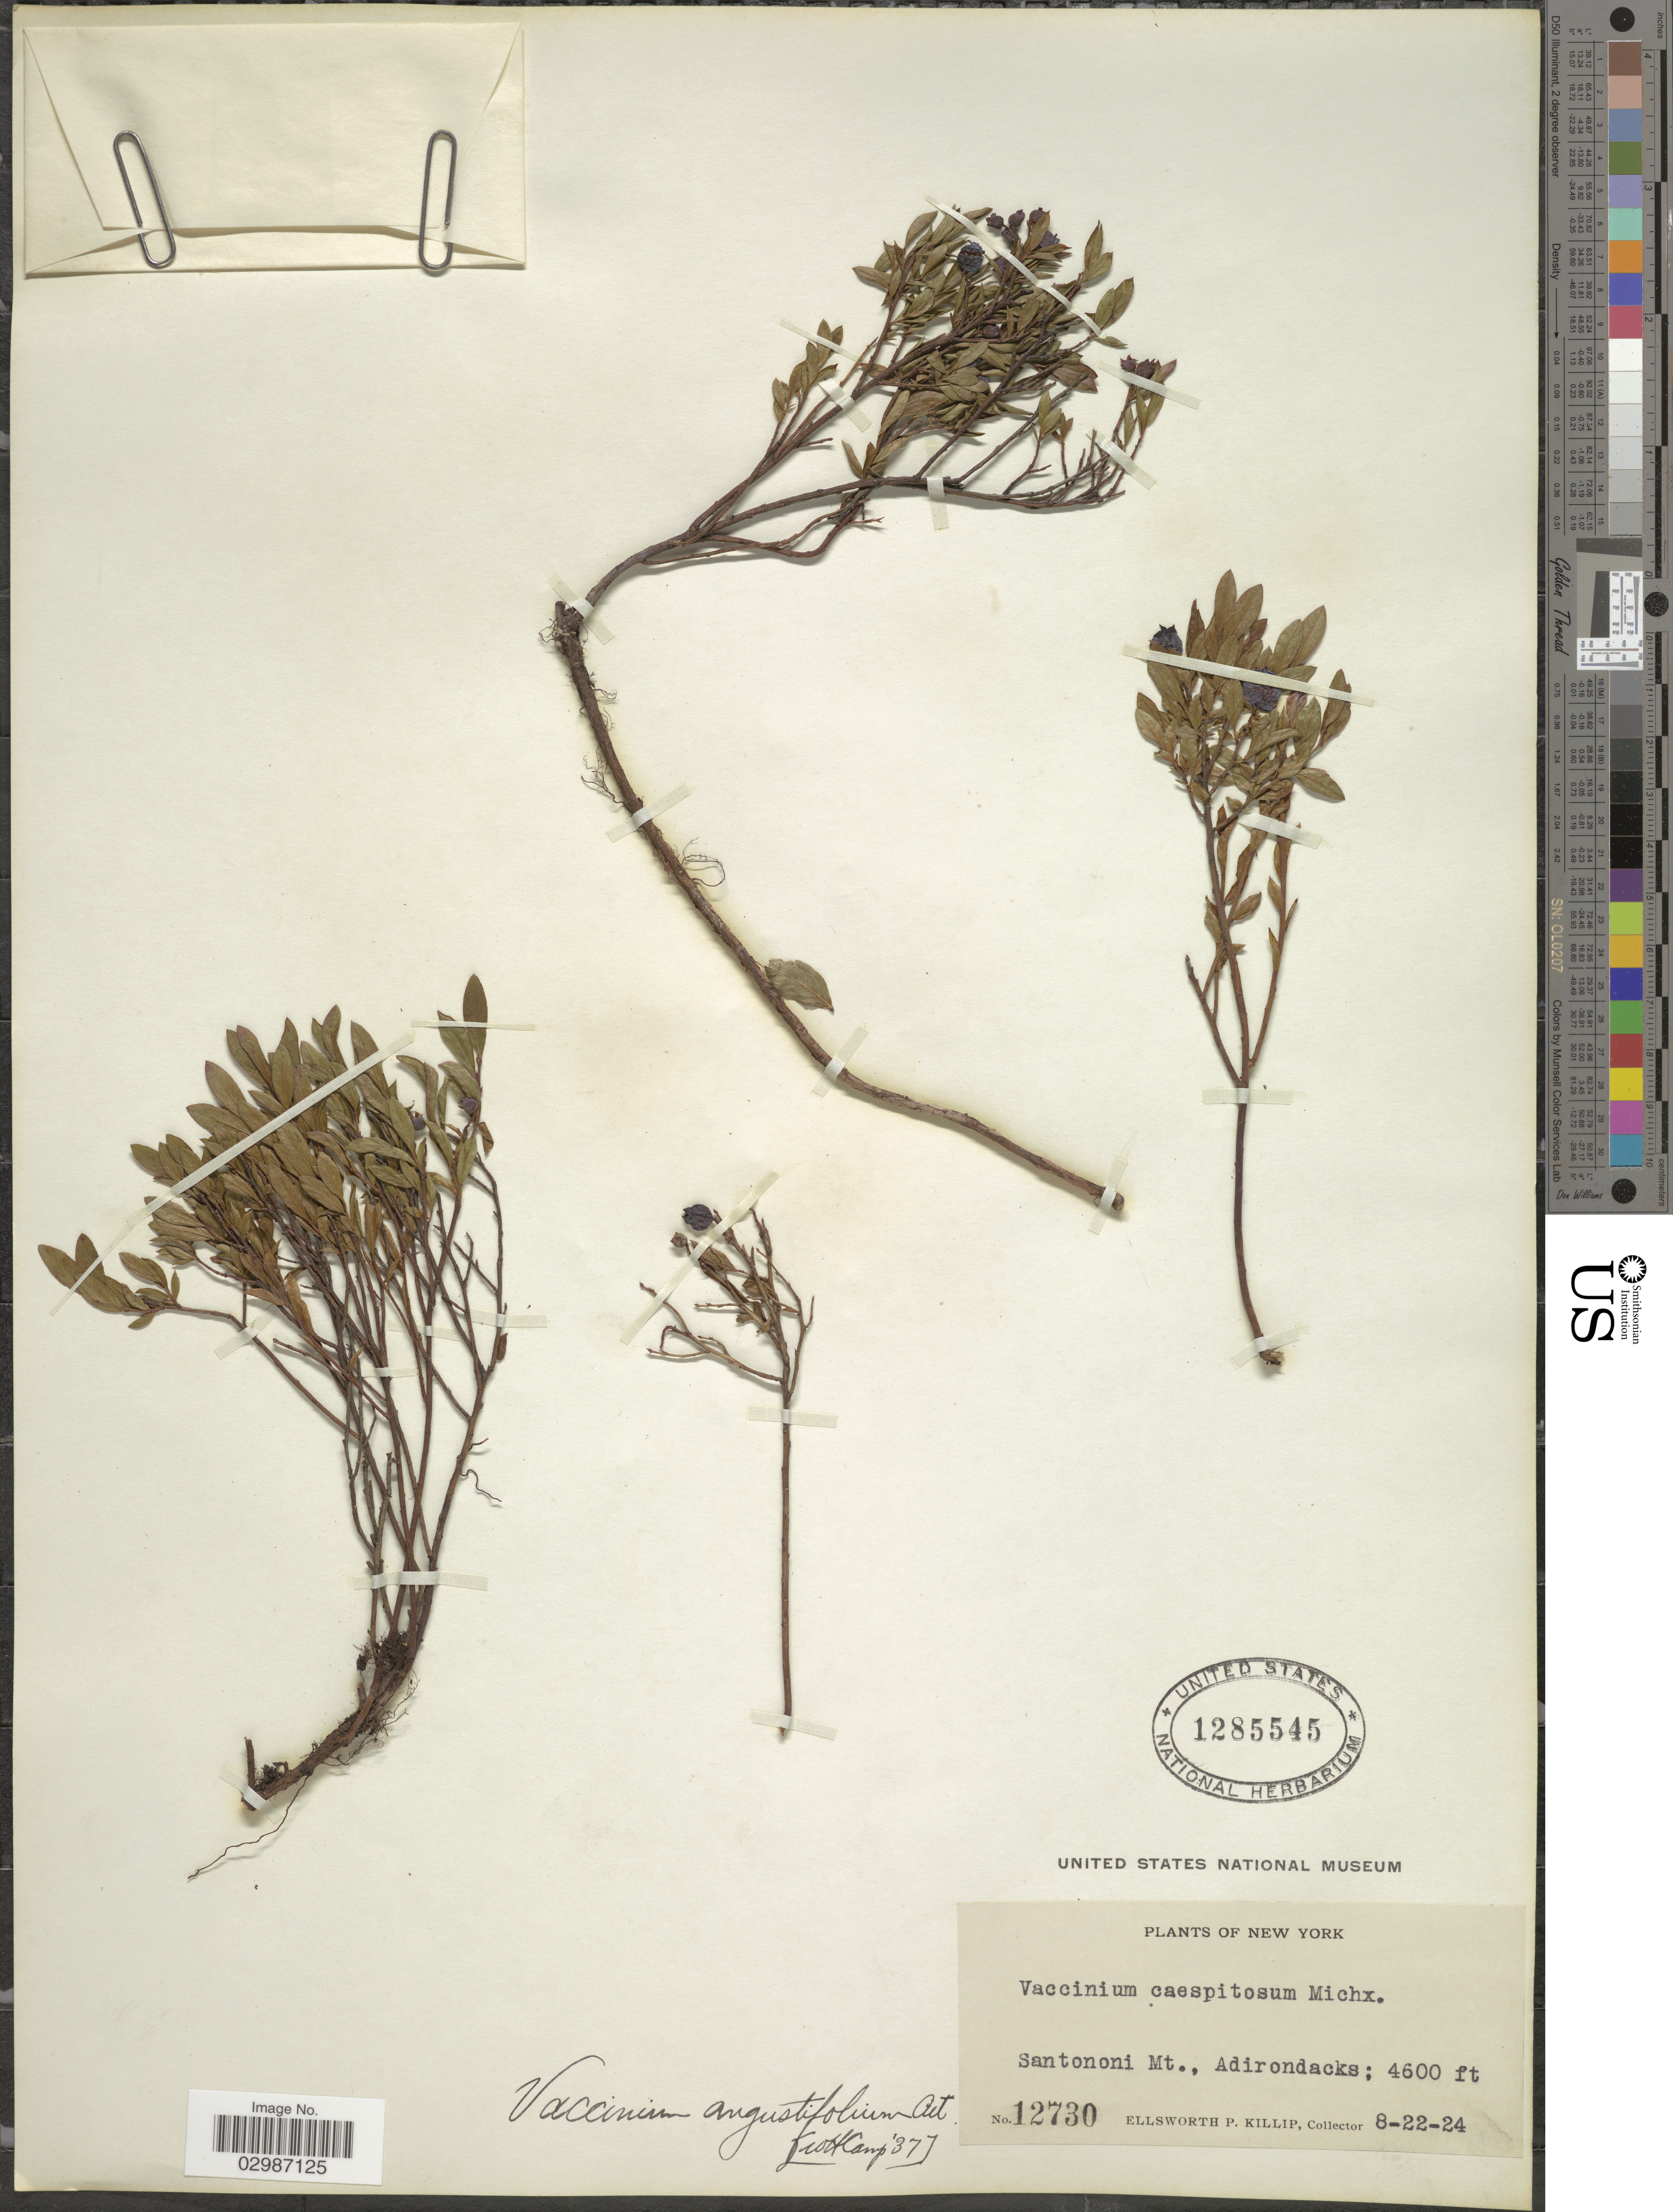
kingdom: Plantae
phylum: Tracheophyta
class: Magnoliopsida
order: Ericales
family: Ericaceae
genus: Vaccinium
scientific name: Vaccinium angustifolium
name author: Aiton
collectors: E. P. Killip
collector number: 12730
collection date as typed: Transcribed d/m/y: 22/8/24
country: United States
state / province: New York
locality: Santononi Mt., Adirondacks.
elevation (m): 1402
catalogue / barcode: US 1285545